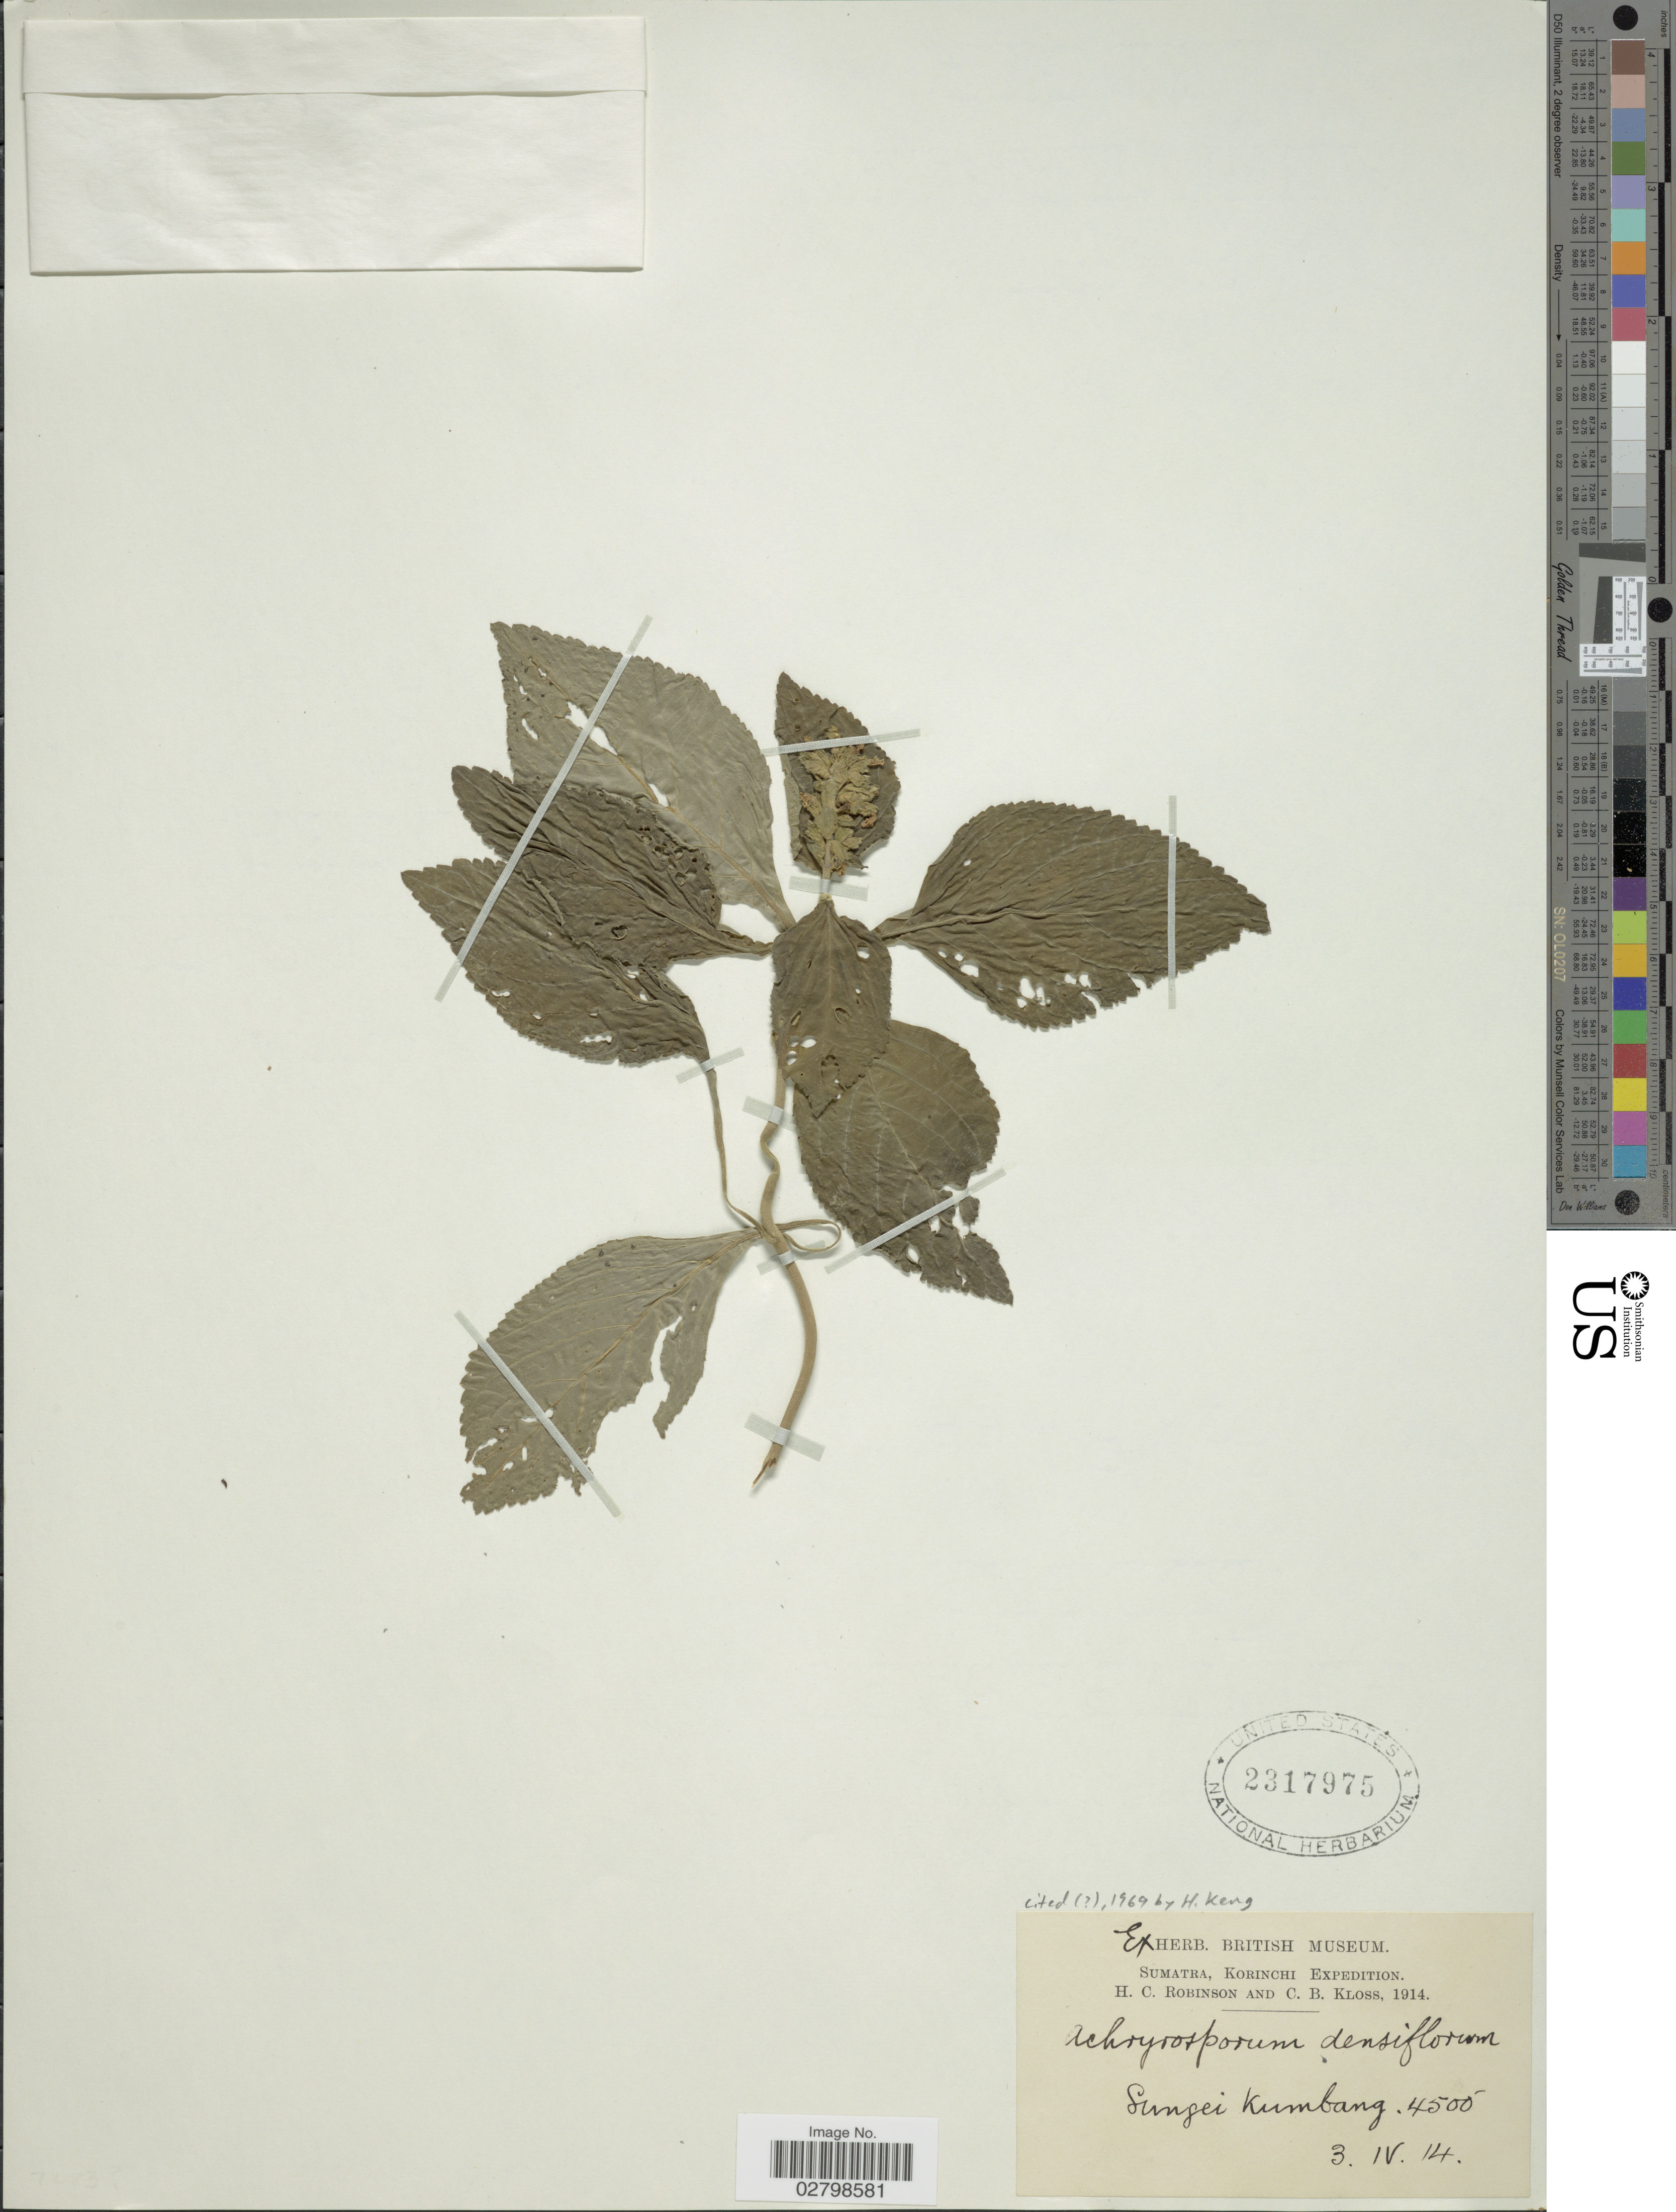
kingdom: Plantae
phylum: Tracheophyta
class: Magnoliopsida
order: Lamiales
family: Lamiaceae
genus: Achyrospermum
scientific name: Achyrospermum densiflorum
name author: Blume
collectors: H. C. Robinson & C. Kloss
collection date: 1914-04-03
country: Indonesia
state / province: Sumatra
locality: Korinchi. Sungei Kumbang.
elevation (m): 1372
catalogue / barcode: US 2317975